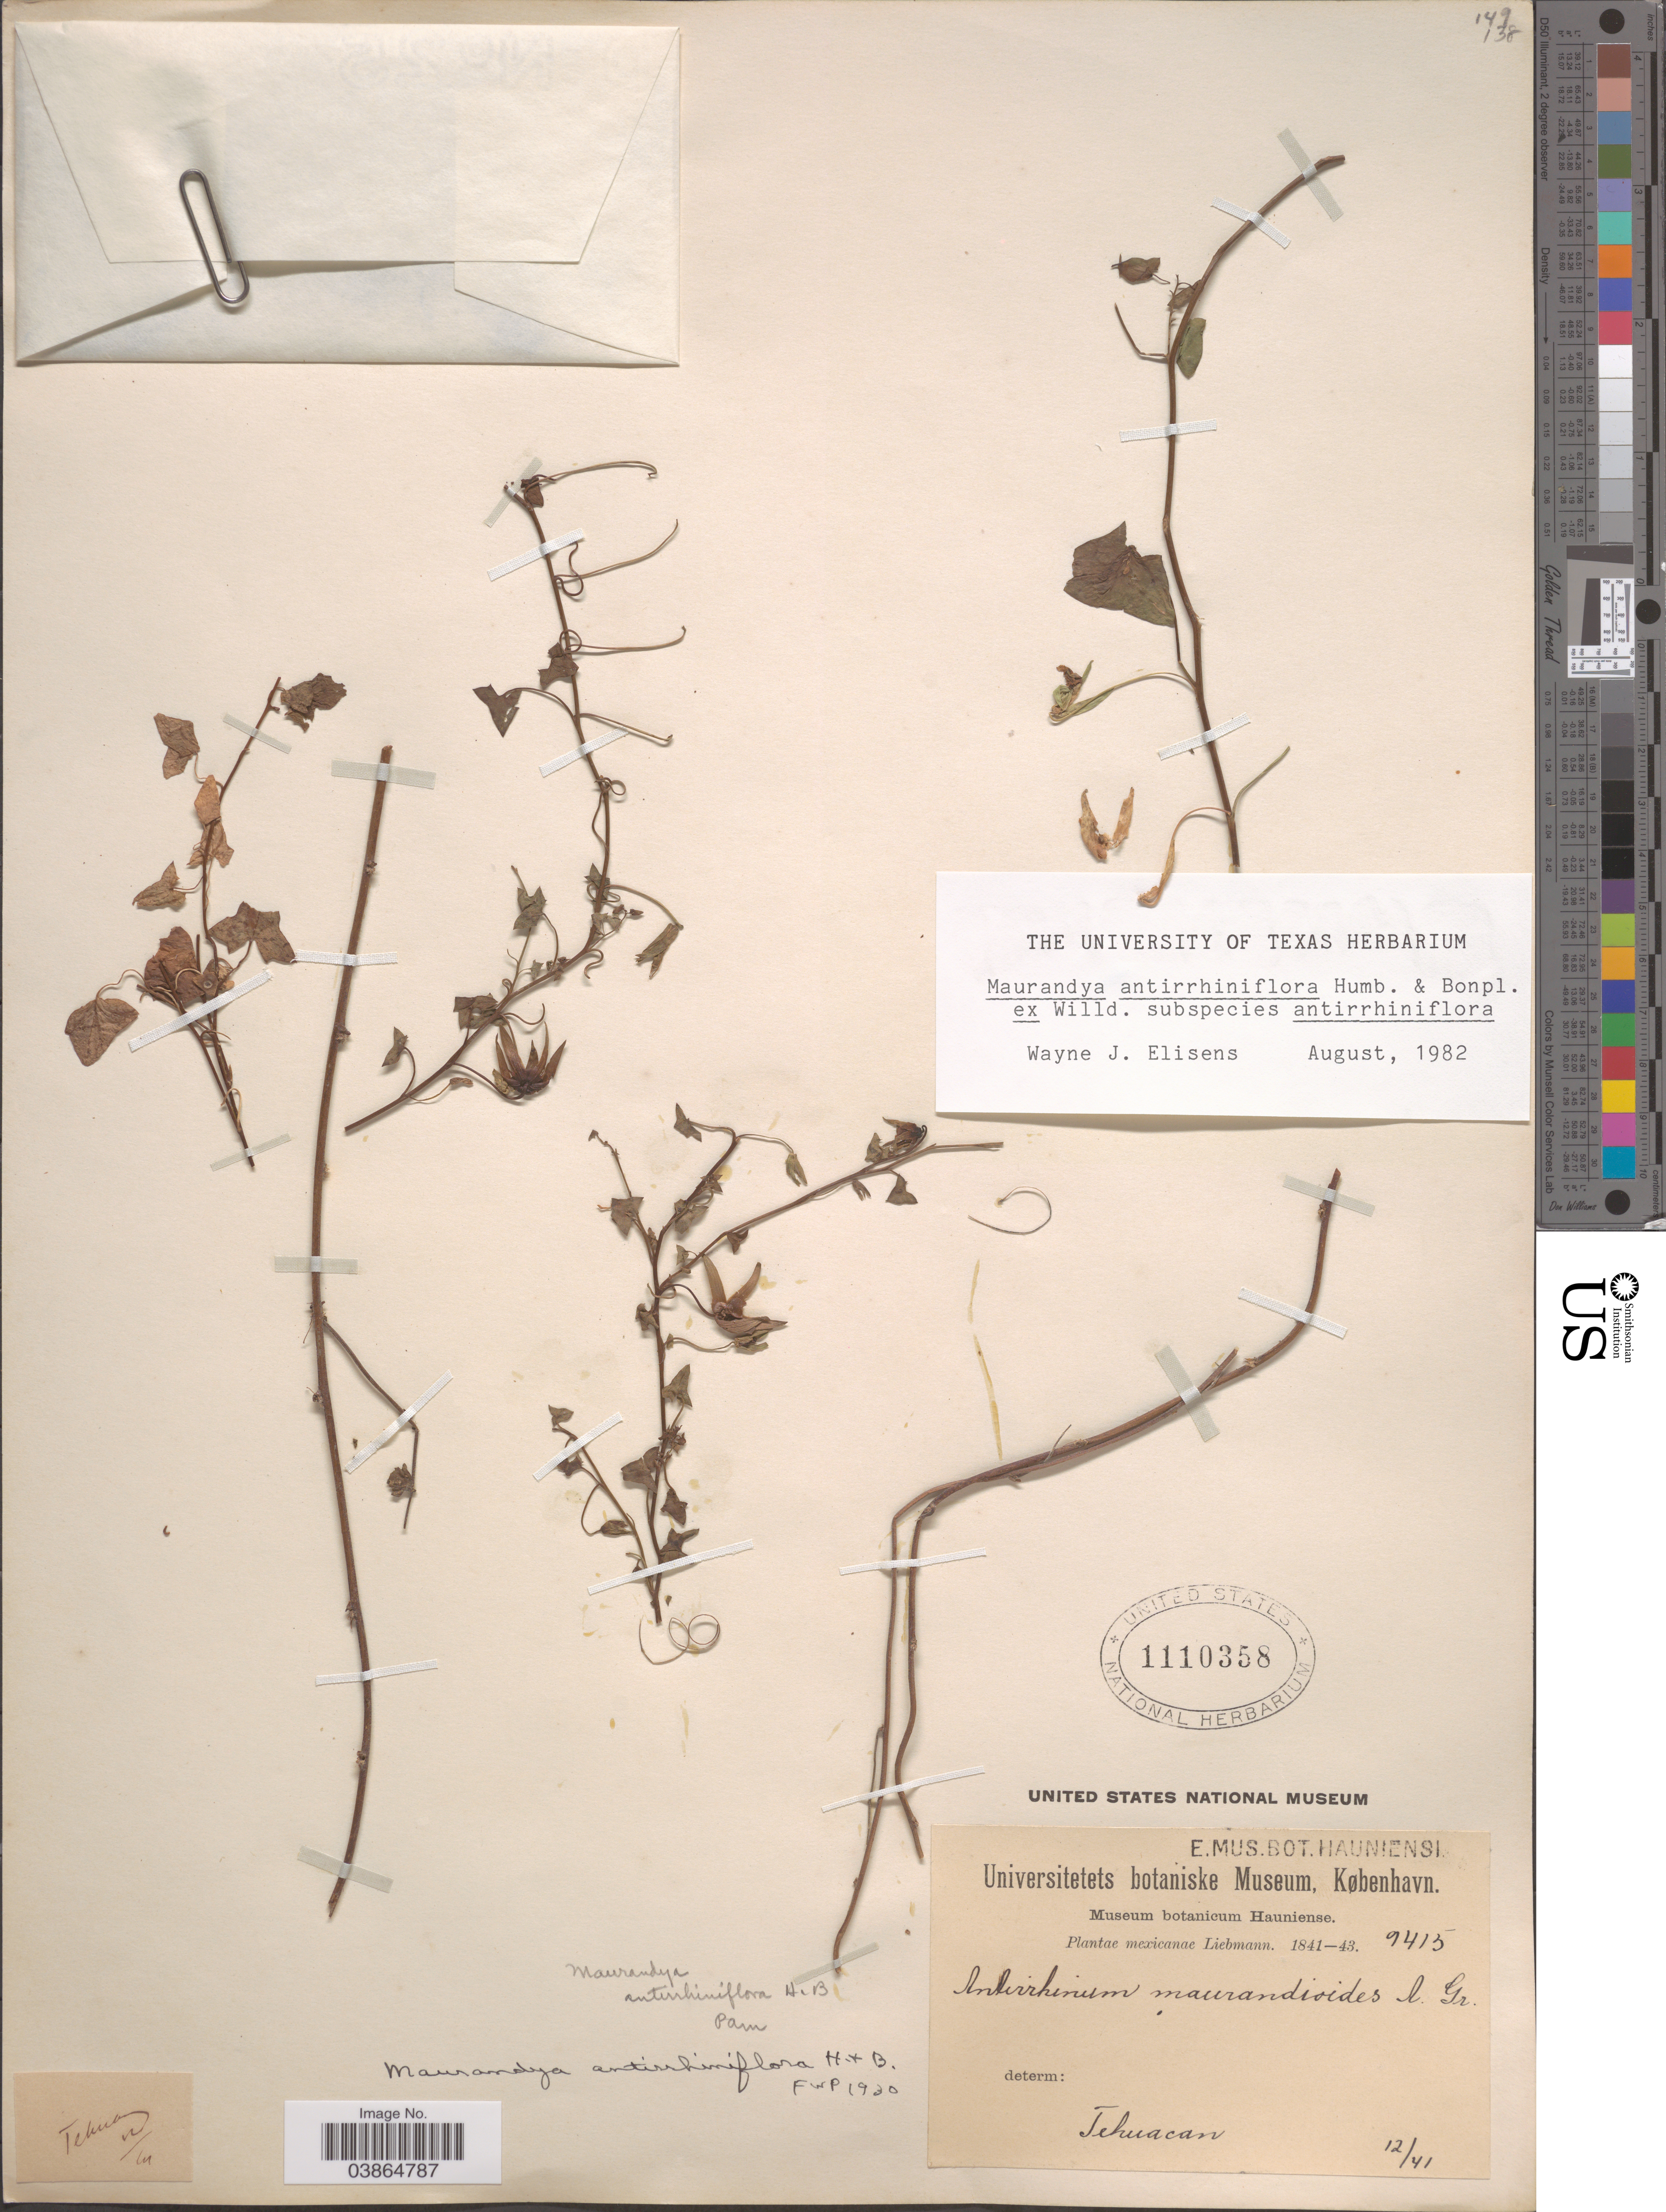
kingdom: Plantae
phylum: Tracheophyta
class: Magnoliopsida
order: Lamiales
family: Plantaginaceae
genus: Maurandya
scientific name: Maurandya antirrhiniflora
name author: Humb. & Bonpl. ex Willd.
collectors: Liebmann, --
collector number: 9415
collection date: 1841-12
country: Mexico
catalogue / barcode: US 1110358